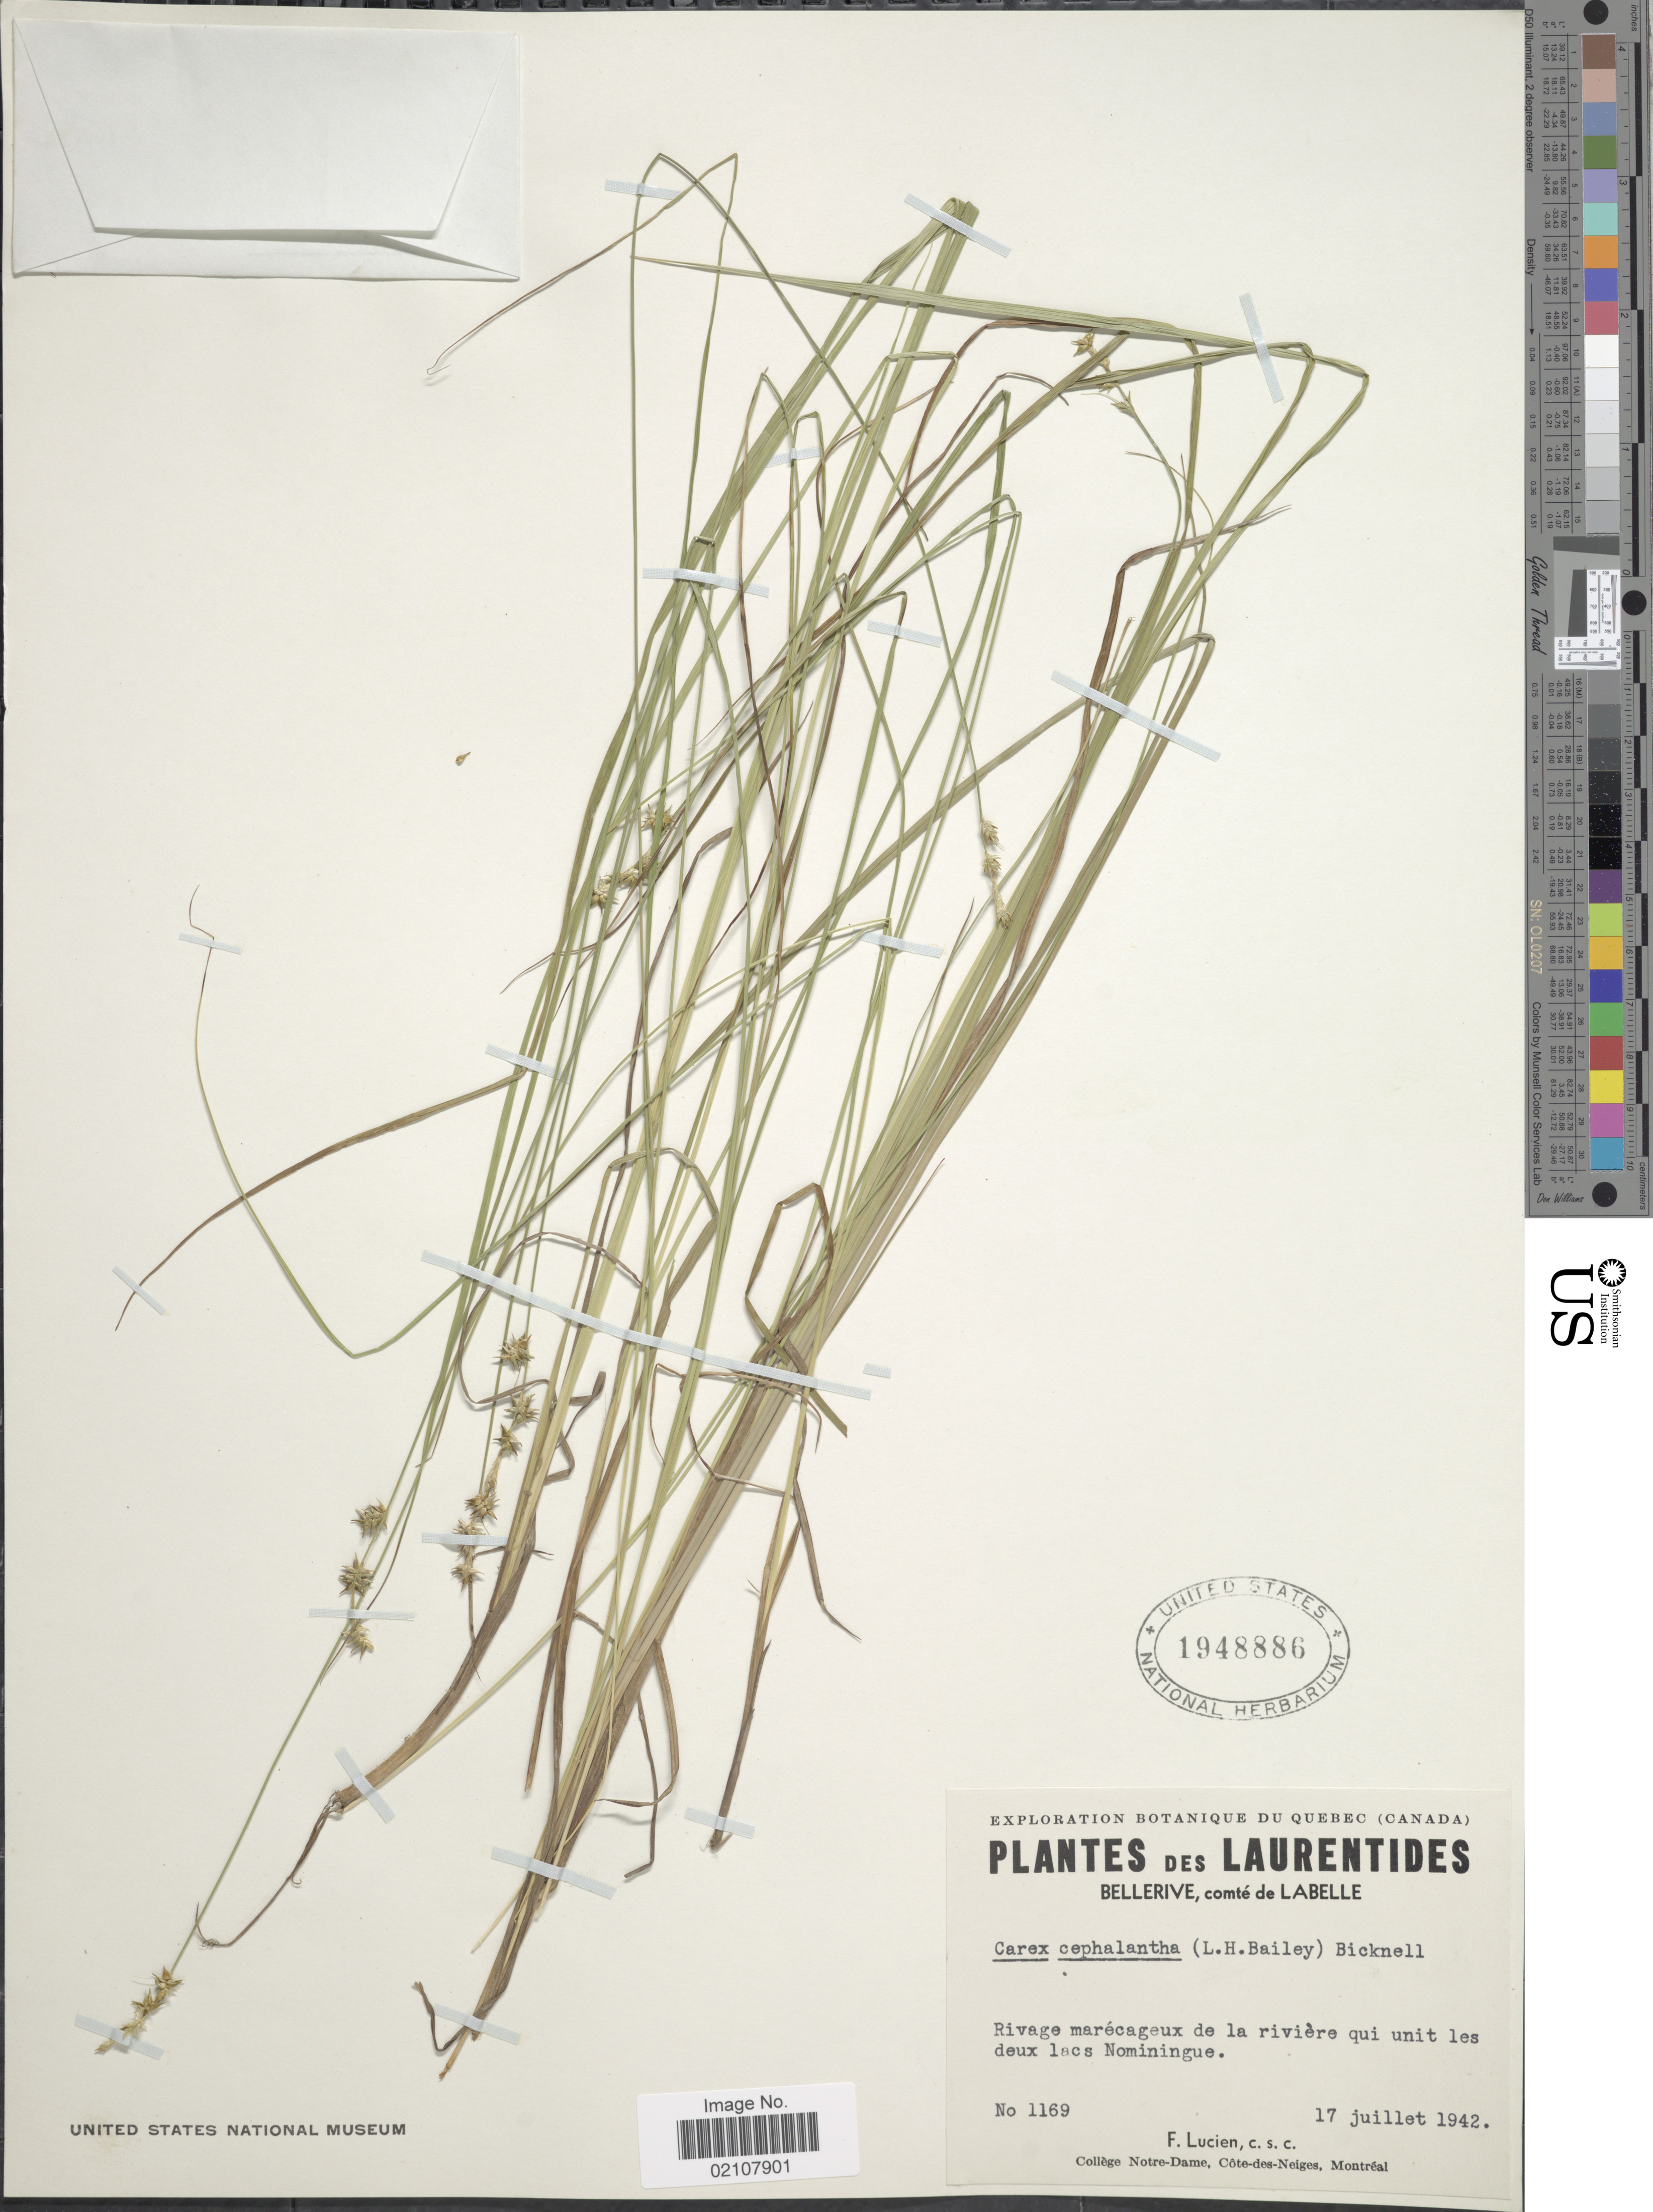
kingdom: Plantae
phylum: Tracheophyta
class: Liliopsida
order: Poales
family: Cyperaceae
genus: Carex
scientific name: Carex echinata subsp. echinata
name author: Murray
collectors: F. Lucien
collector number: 1169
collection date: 1942-07-17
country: Canada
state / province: Quebec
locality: Des Laurentides, Bellerive, comté de Labelle, Rivage marécaguex de la rivière qui unit les deux lacs Nominingue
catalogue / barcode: US 1948886